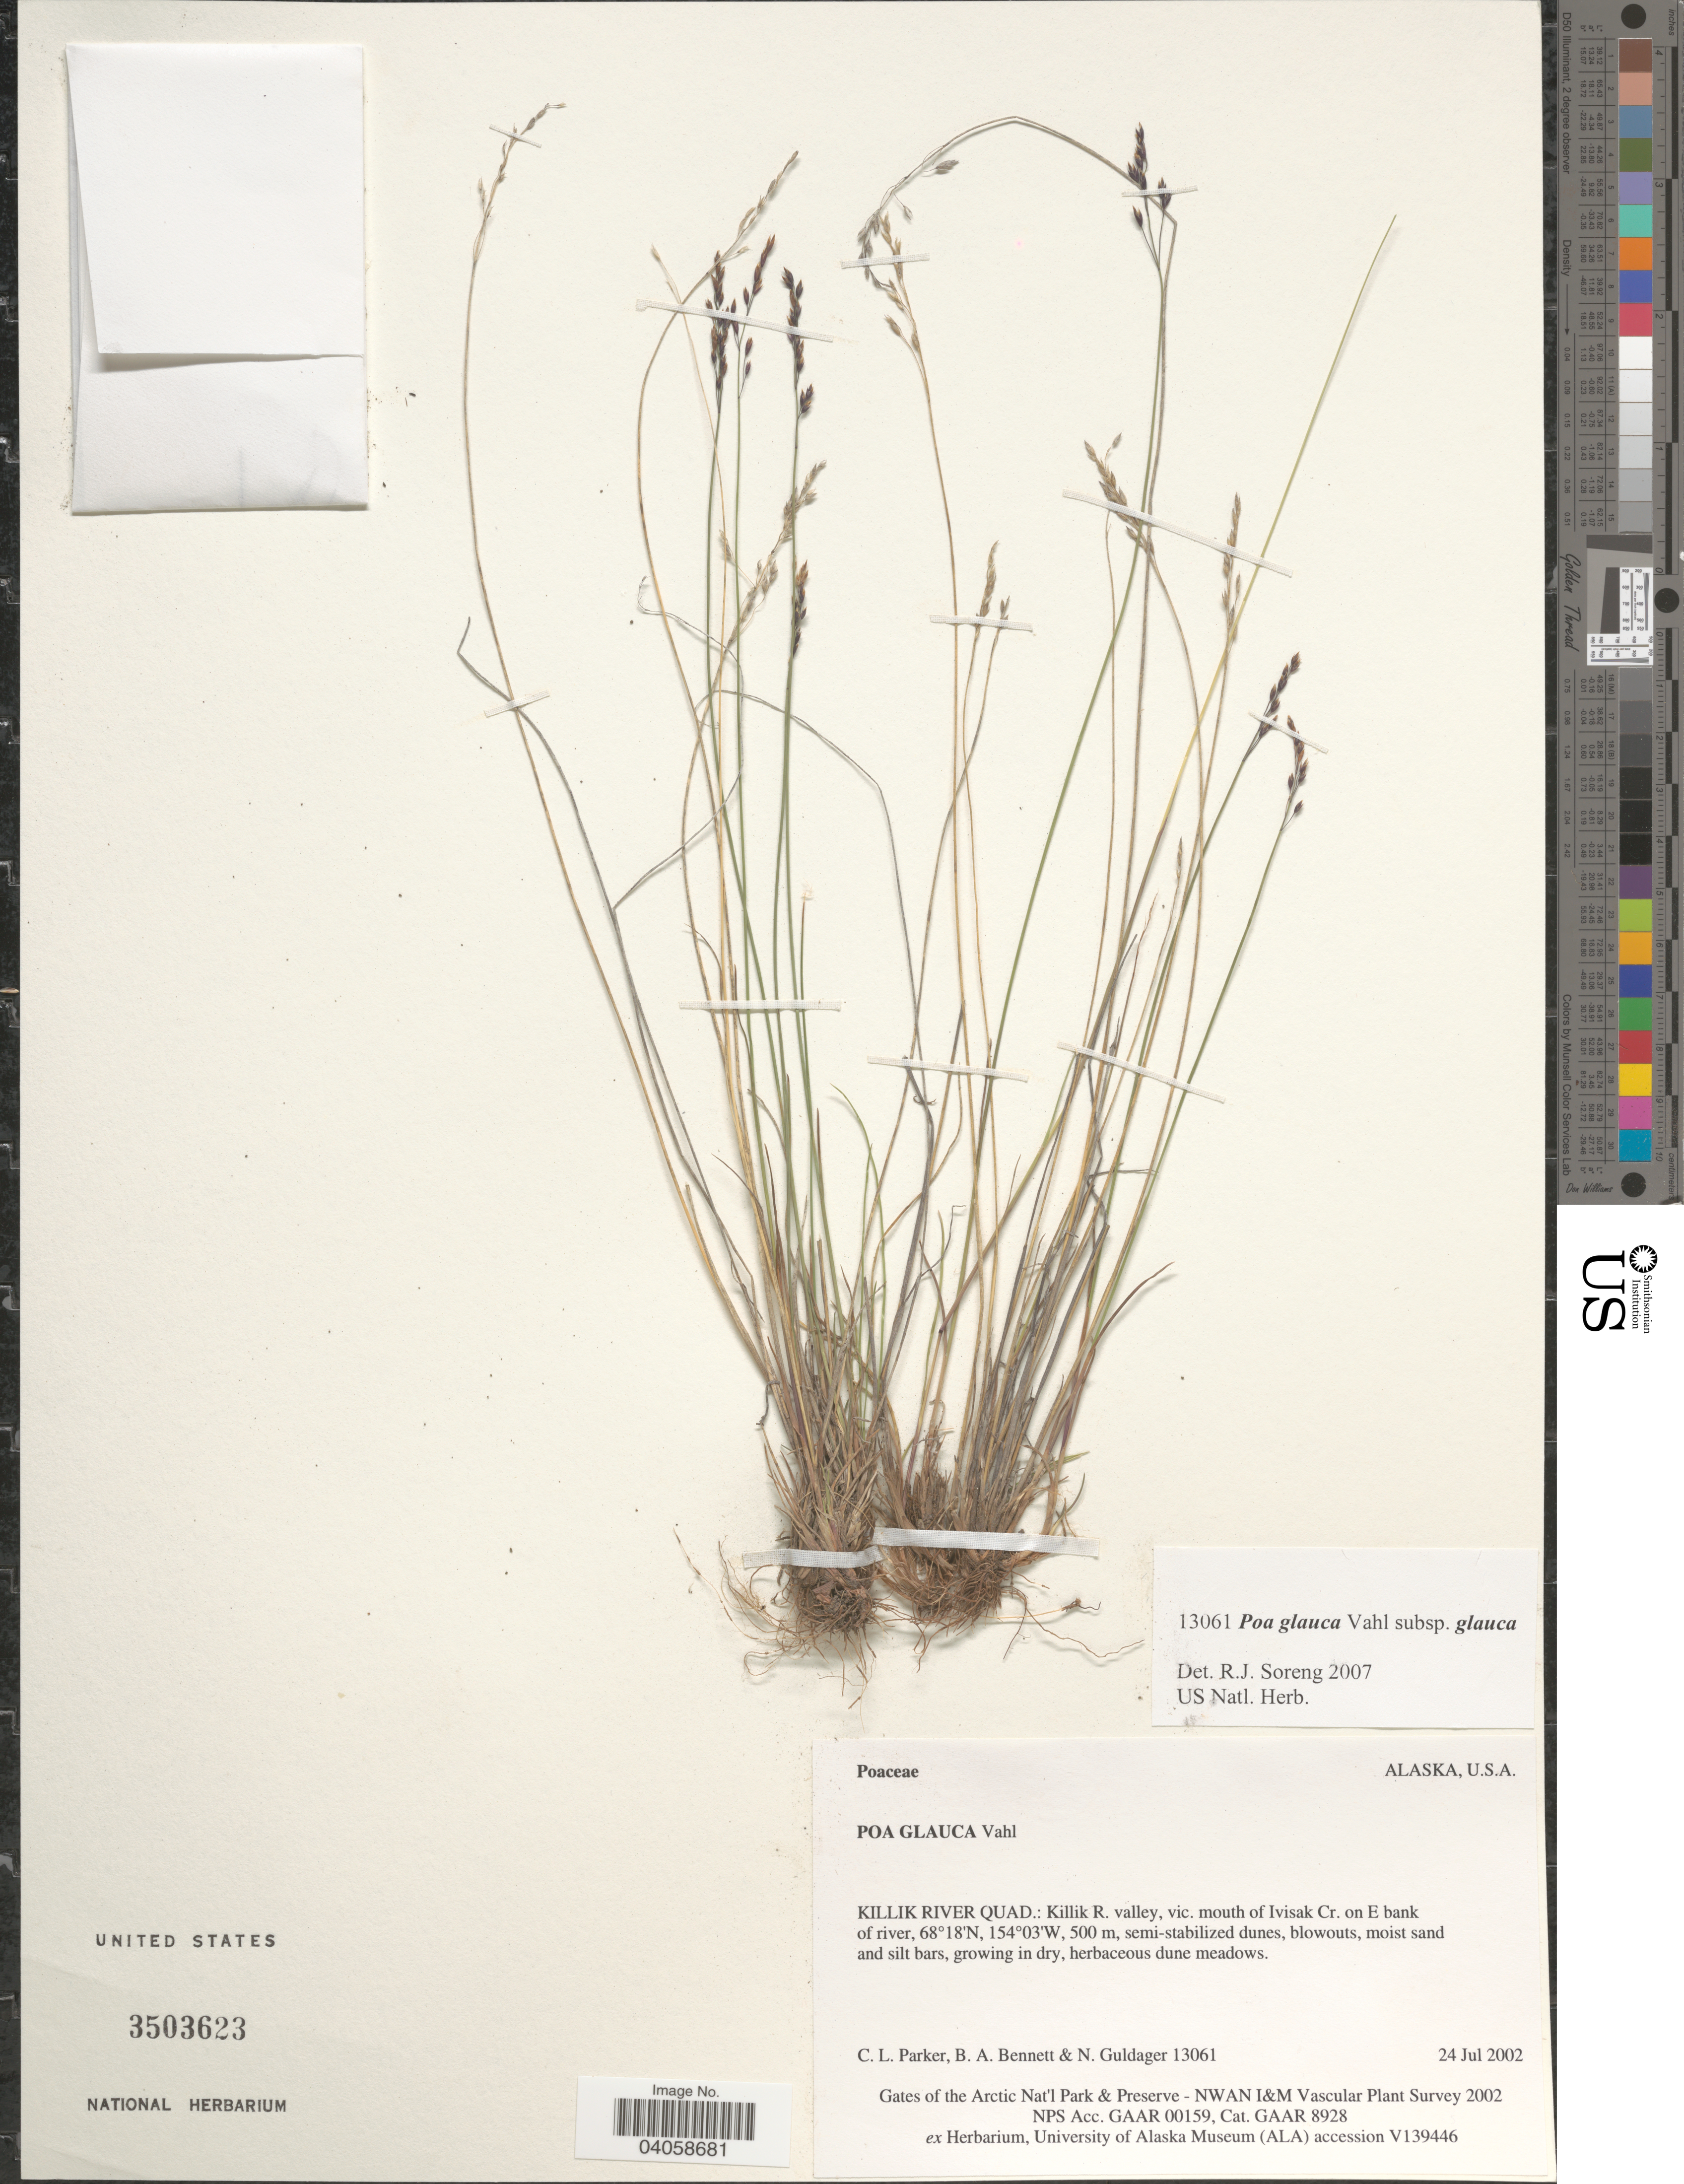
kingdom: Plantae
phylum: Tracheophyta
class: Liliopsida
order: Poales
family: Poaceae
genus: Poa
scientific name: Poa glauca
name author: Vahl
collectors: C. L. Parker, B. A. Bennett & N. Guldager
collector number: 13061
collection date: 2002-07-24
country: United States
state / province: Alaska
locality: Killik River Quad.: Killik R. valley, vic. mouth of Ivisak Cr. on E bank of river.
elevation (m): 500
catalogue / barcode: US 3503623